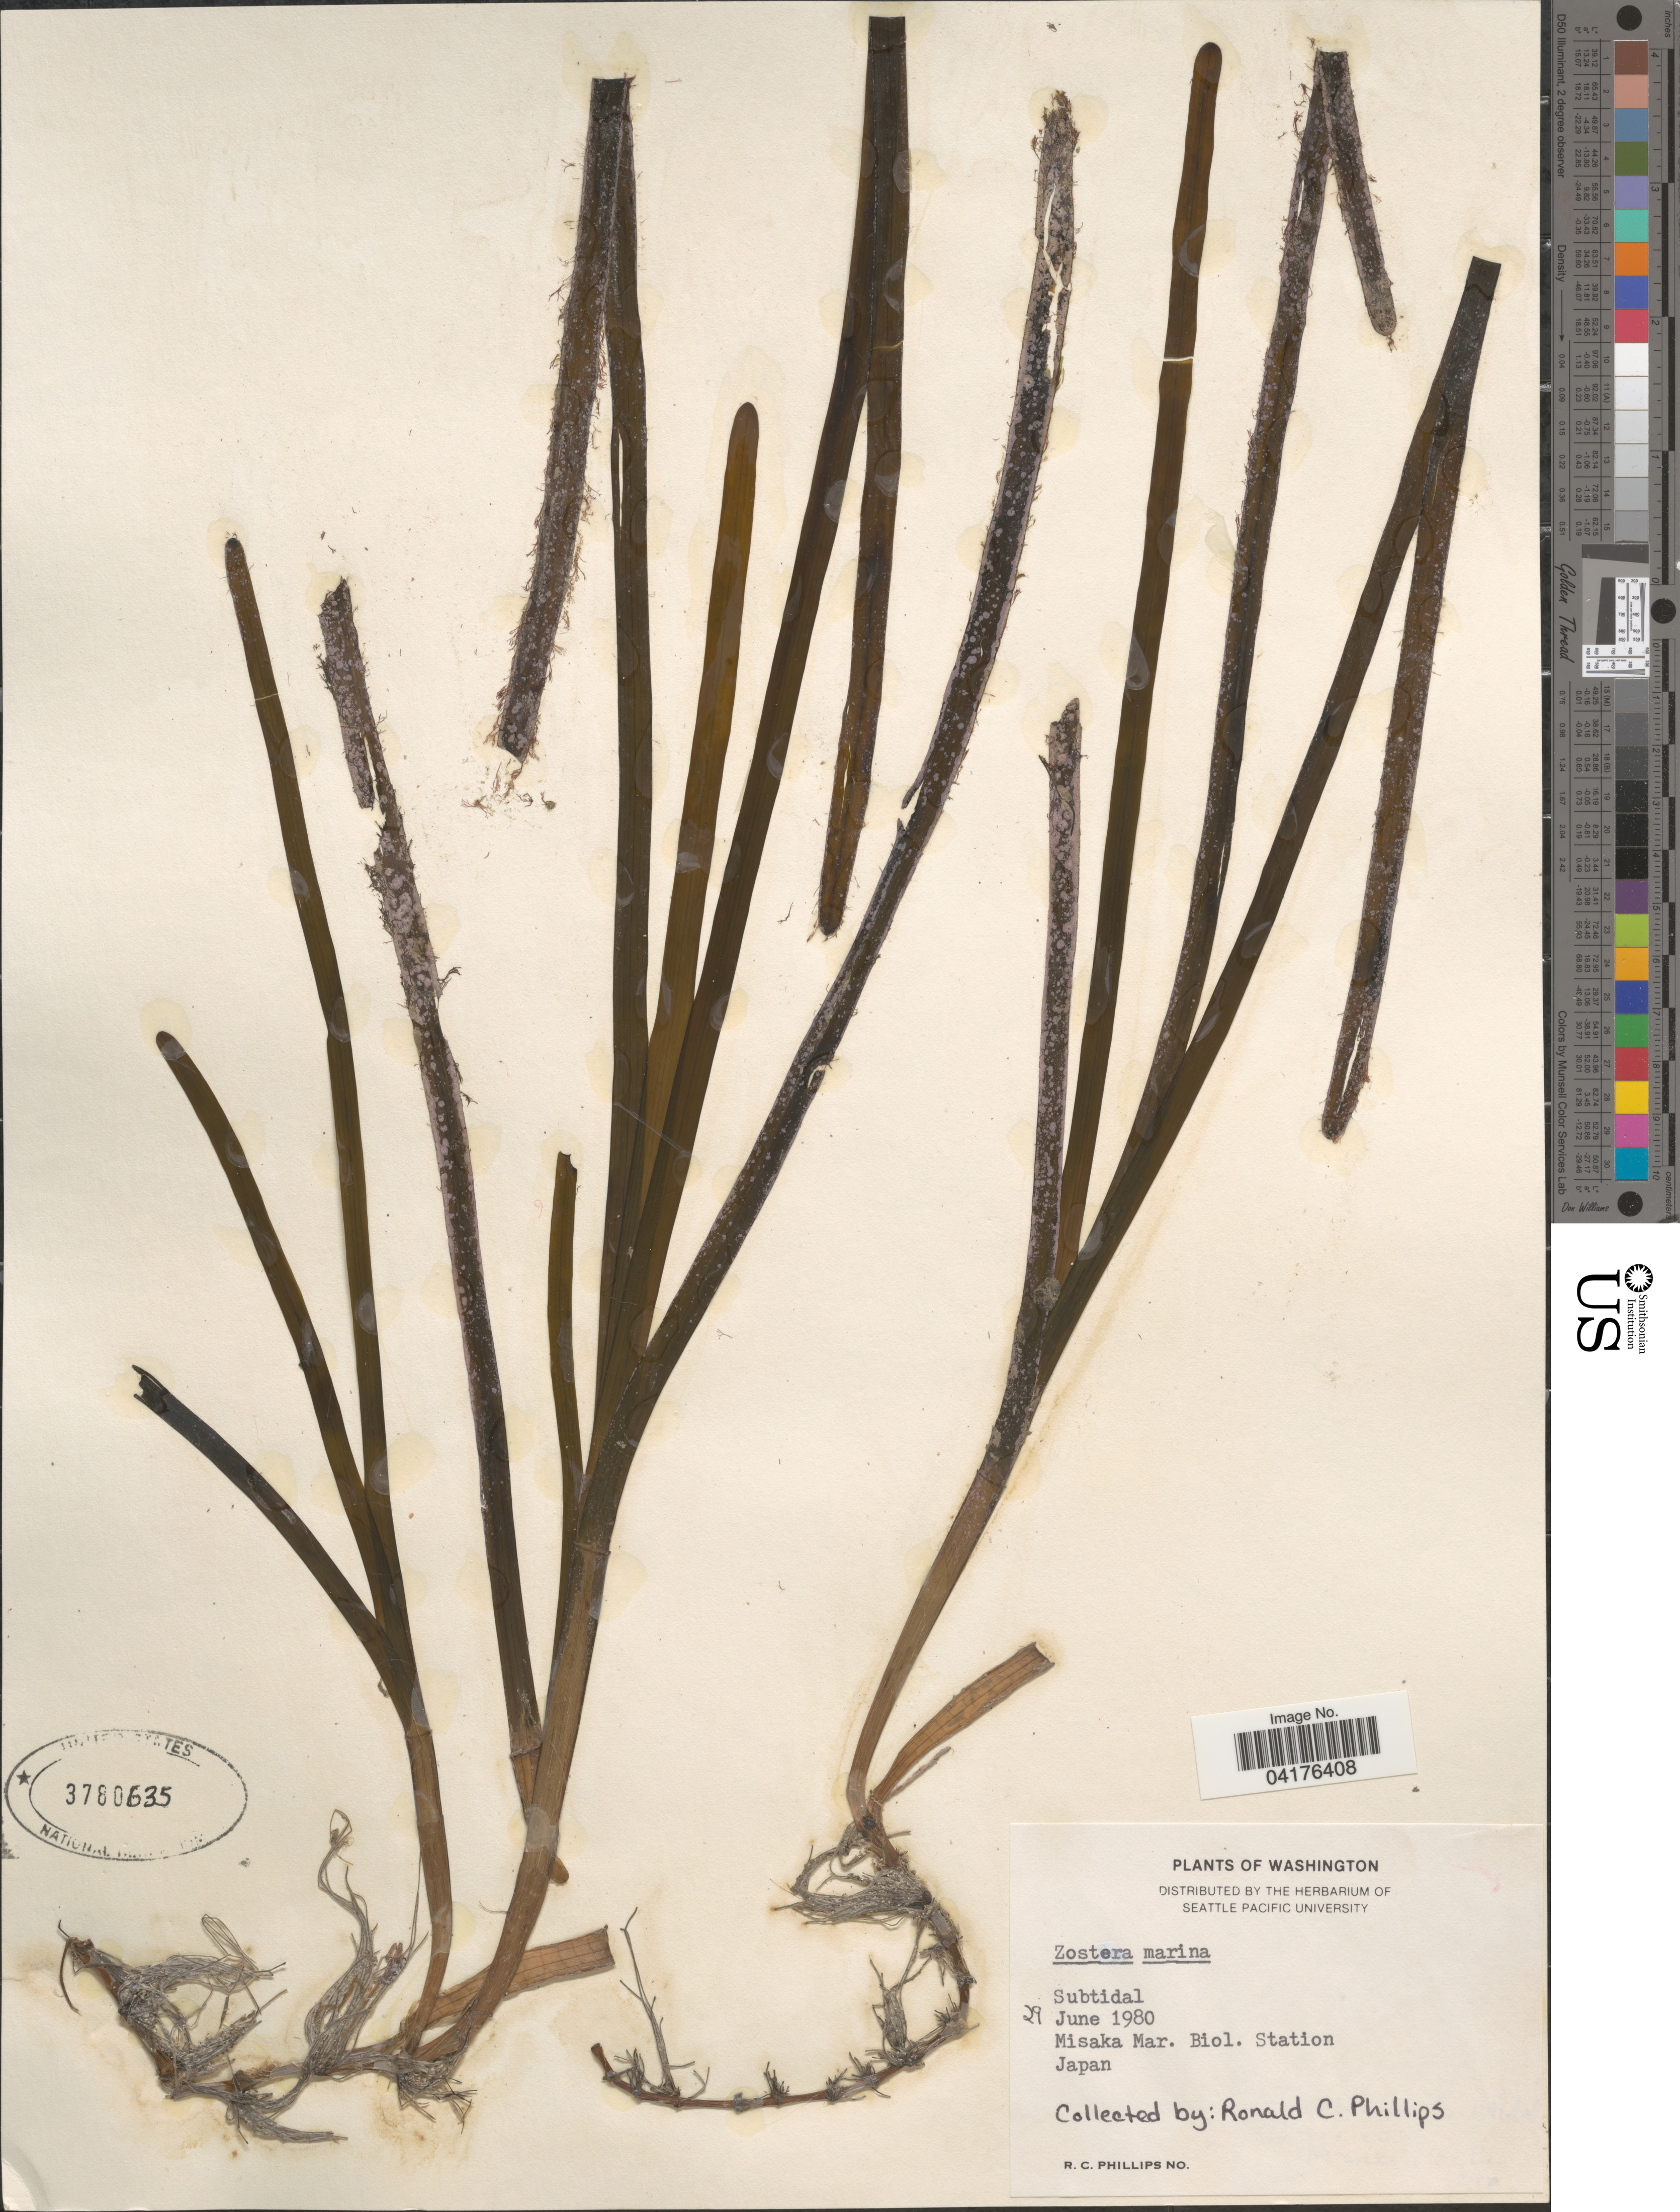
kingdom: Plantae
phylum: Tracheophyta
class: Liliopsida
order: Alismatales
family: Zosteraceae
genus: Zostera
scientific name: Zostera marina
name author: L.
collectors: R. C. Phillips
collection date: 1980-06-29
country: Japan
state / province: Kanagawa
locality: Misaka Mar. Biol. Station.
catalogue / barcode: US 3780635